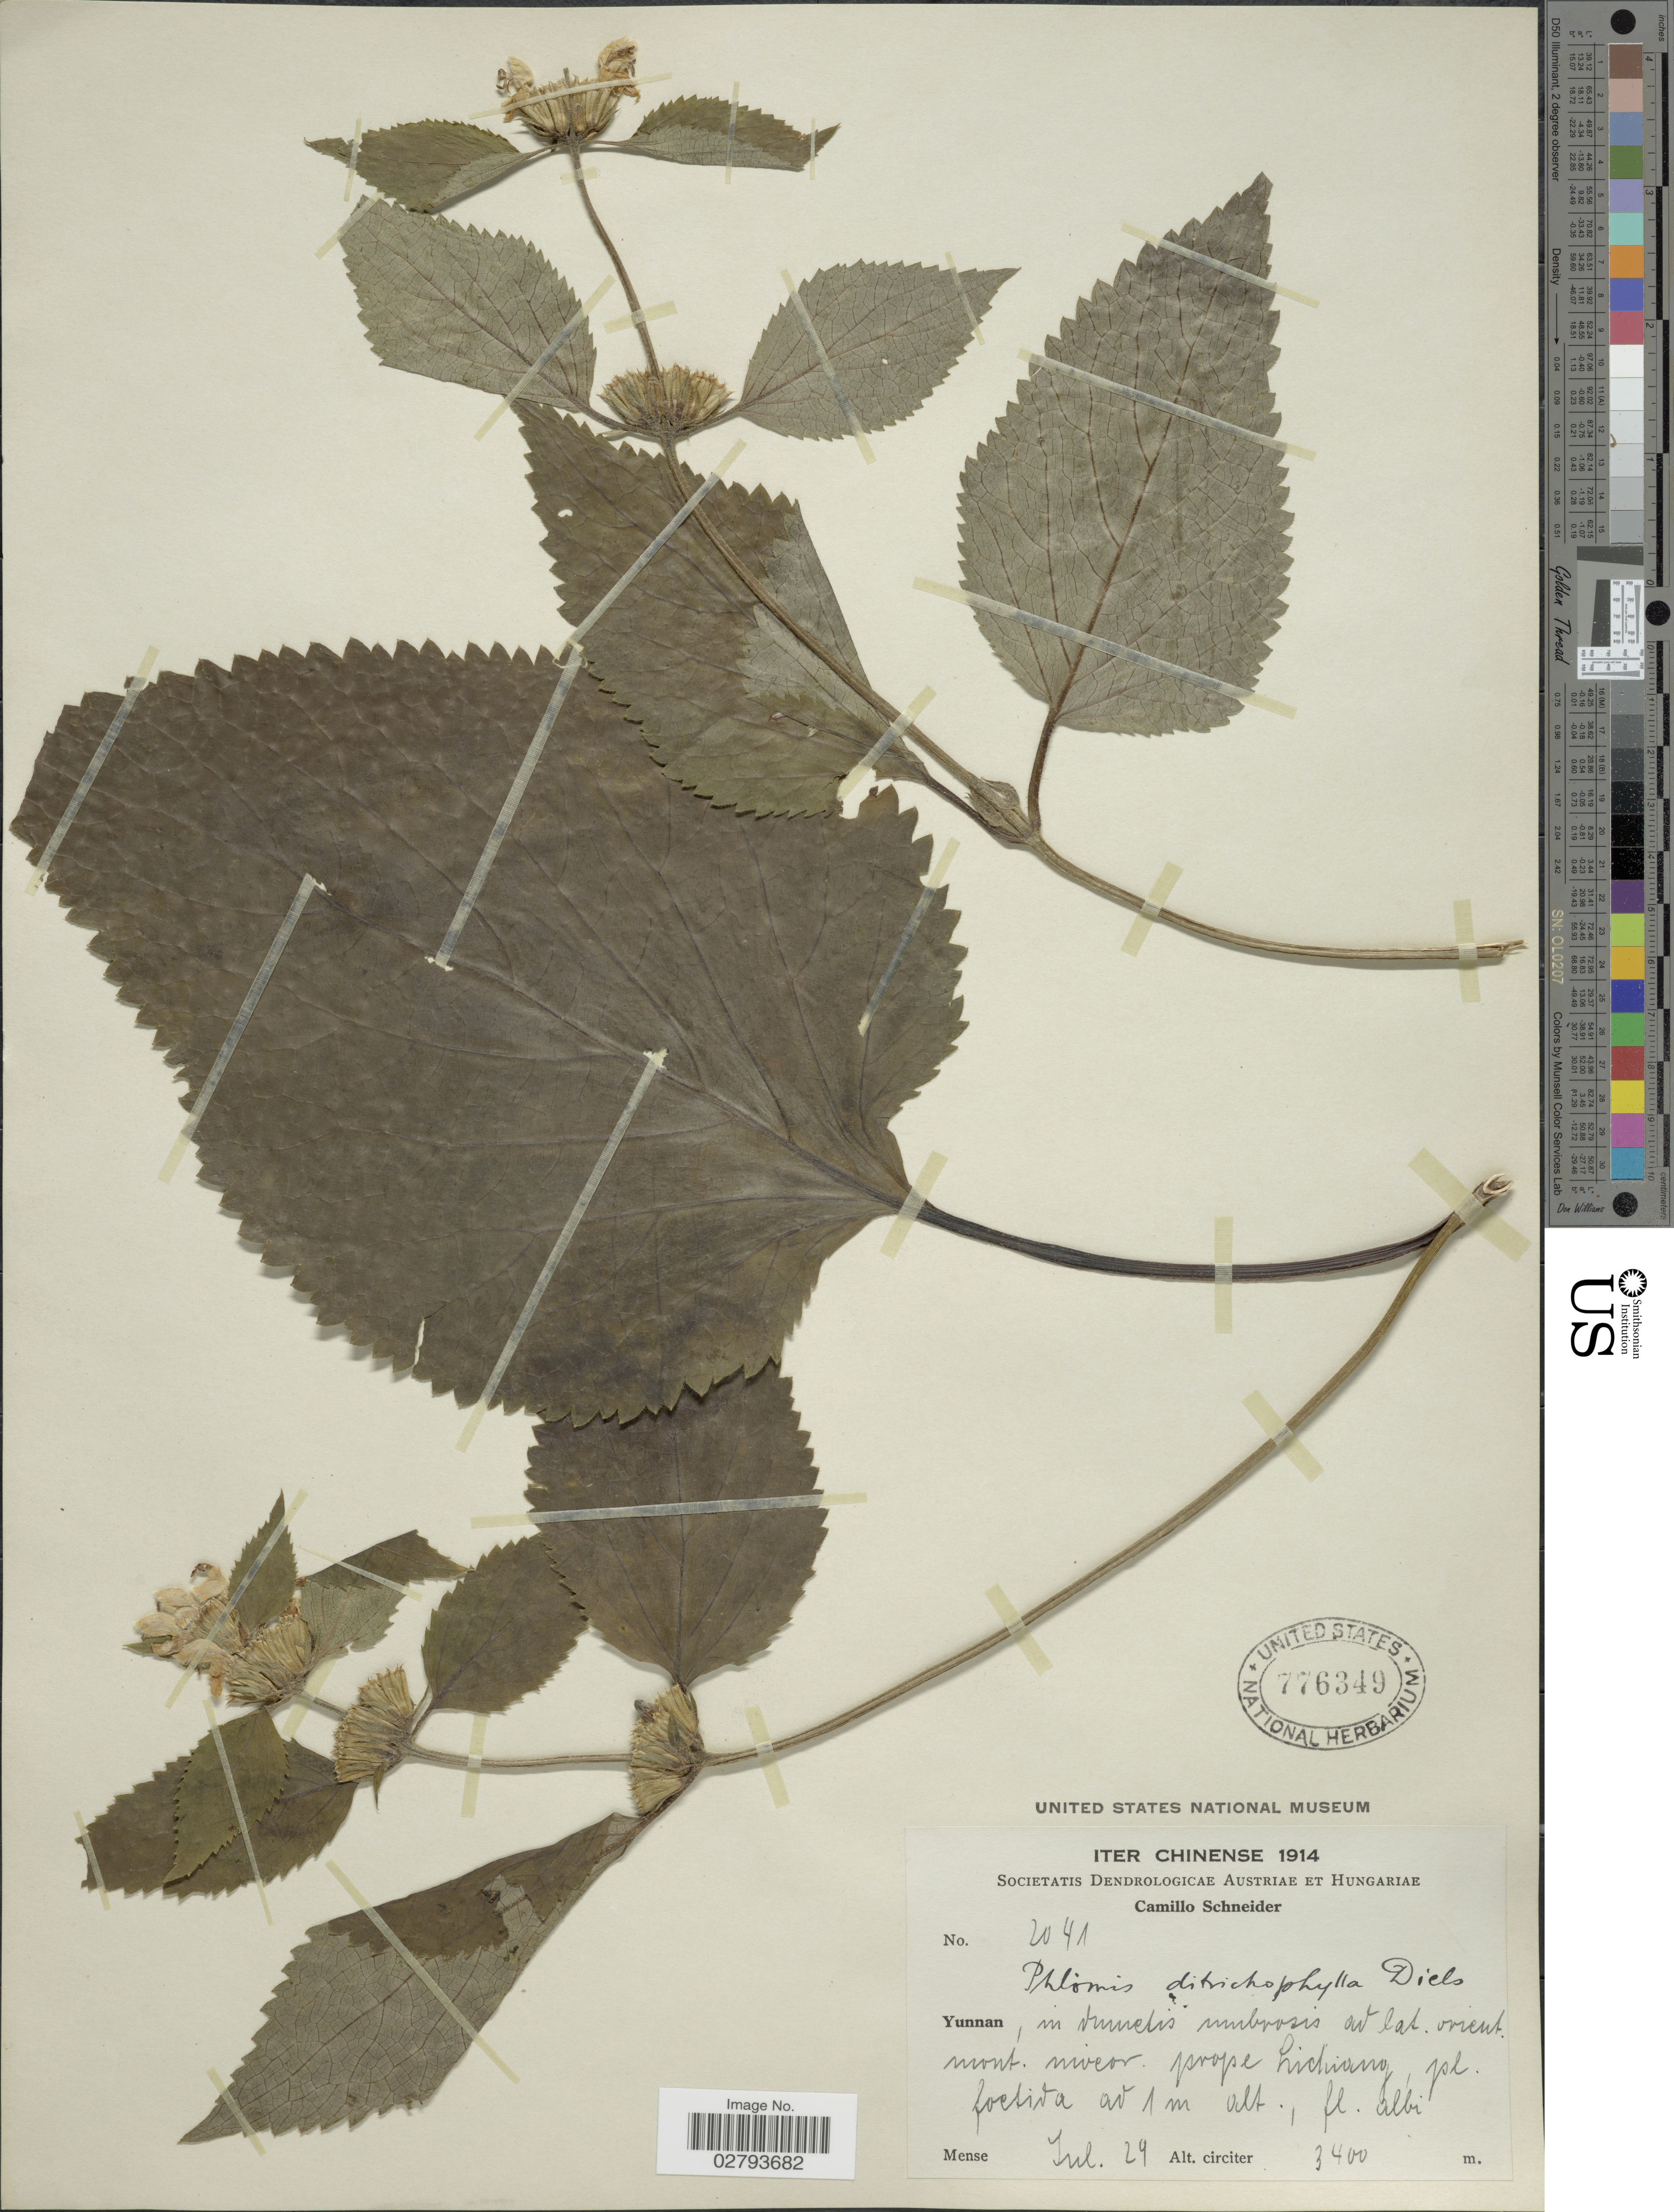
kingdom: Plantae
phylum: Tracheophyta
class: Magnoliopsida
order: Lamiales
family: Lamiaceae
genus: Phlomis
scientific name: Phlomis ditrichophylla Diels, ined.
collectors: C. K. Schneider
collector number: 2041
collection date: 1914-07-29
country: China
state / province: Yunnan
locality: In unnelis umbrosis ad lat. orient. mont. niveau, prope Lichiang, pl. foetida.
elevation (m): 3400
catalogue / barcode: US 776349